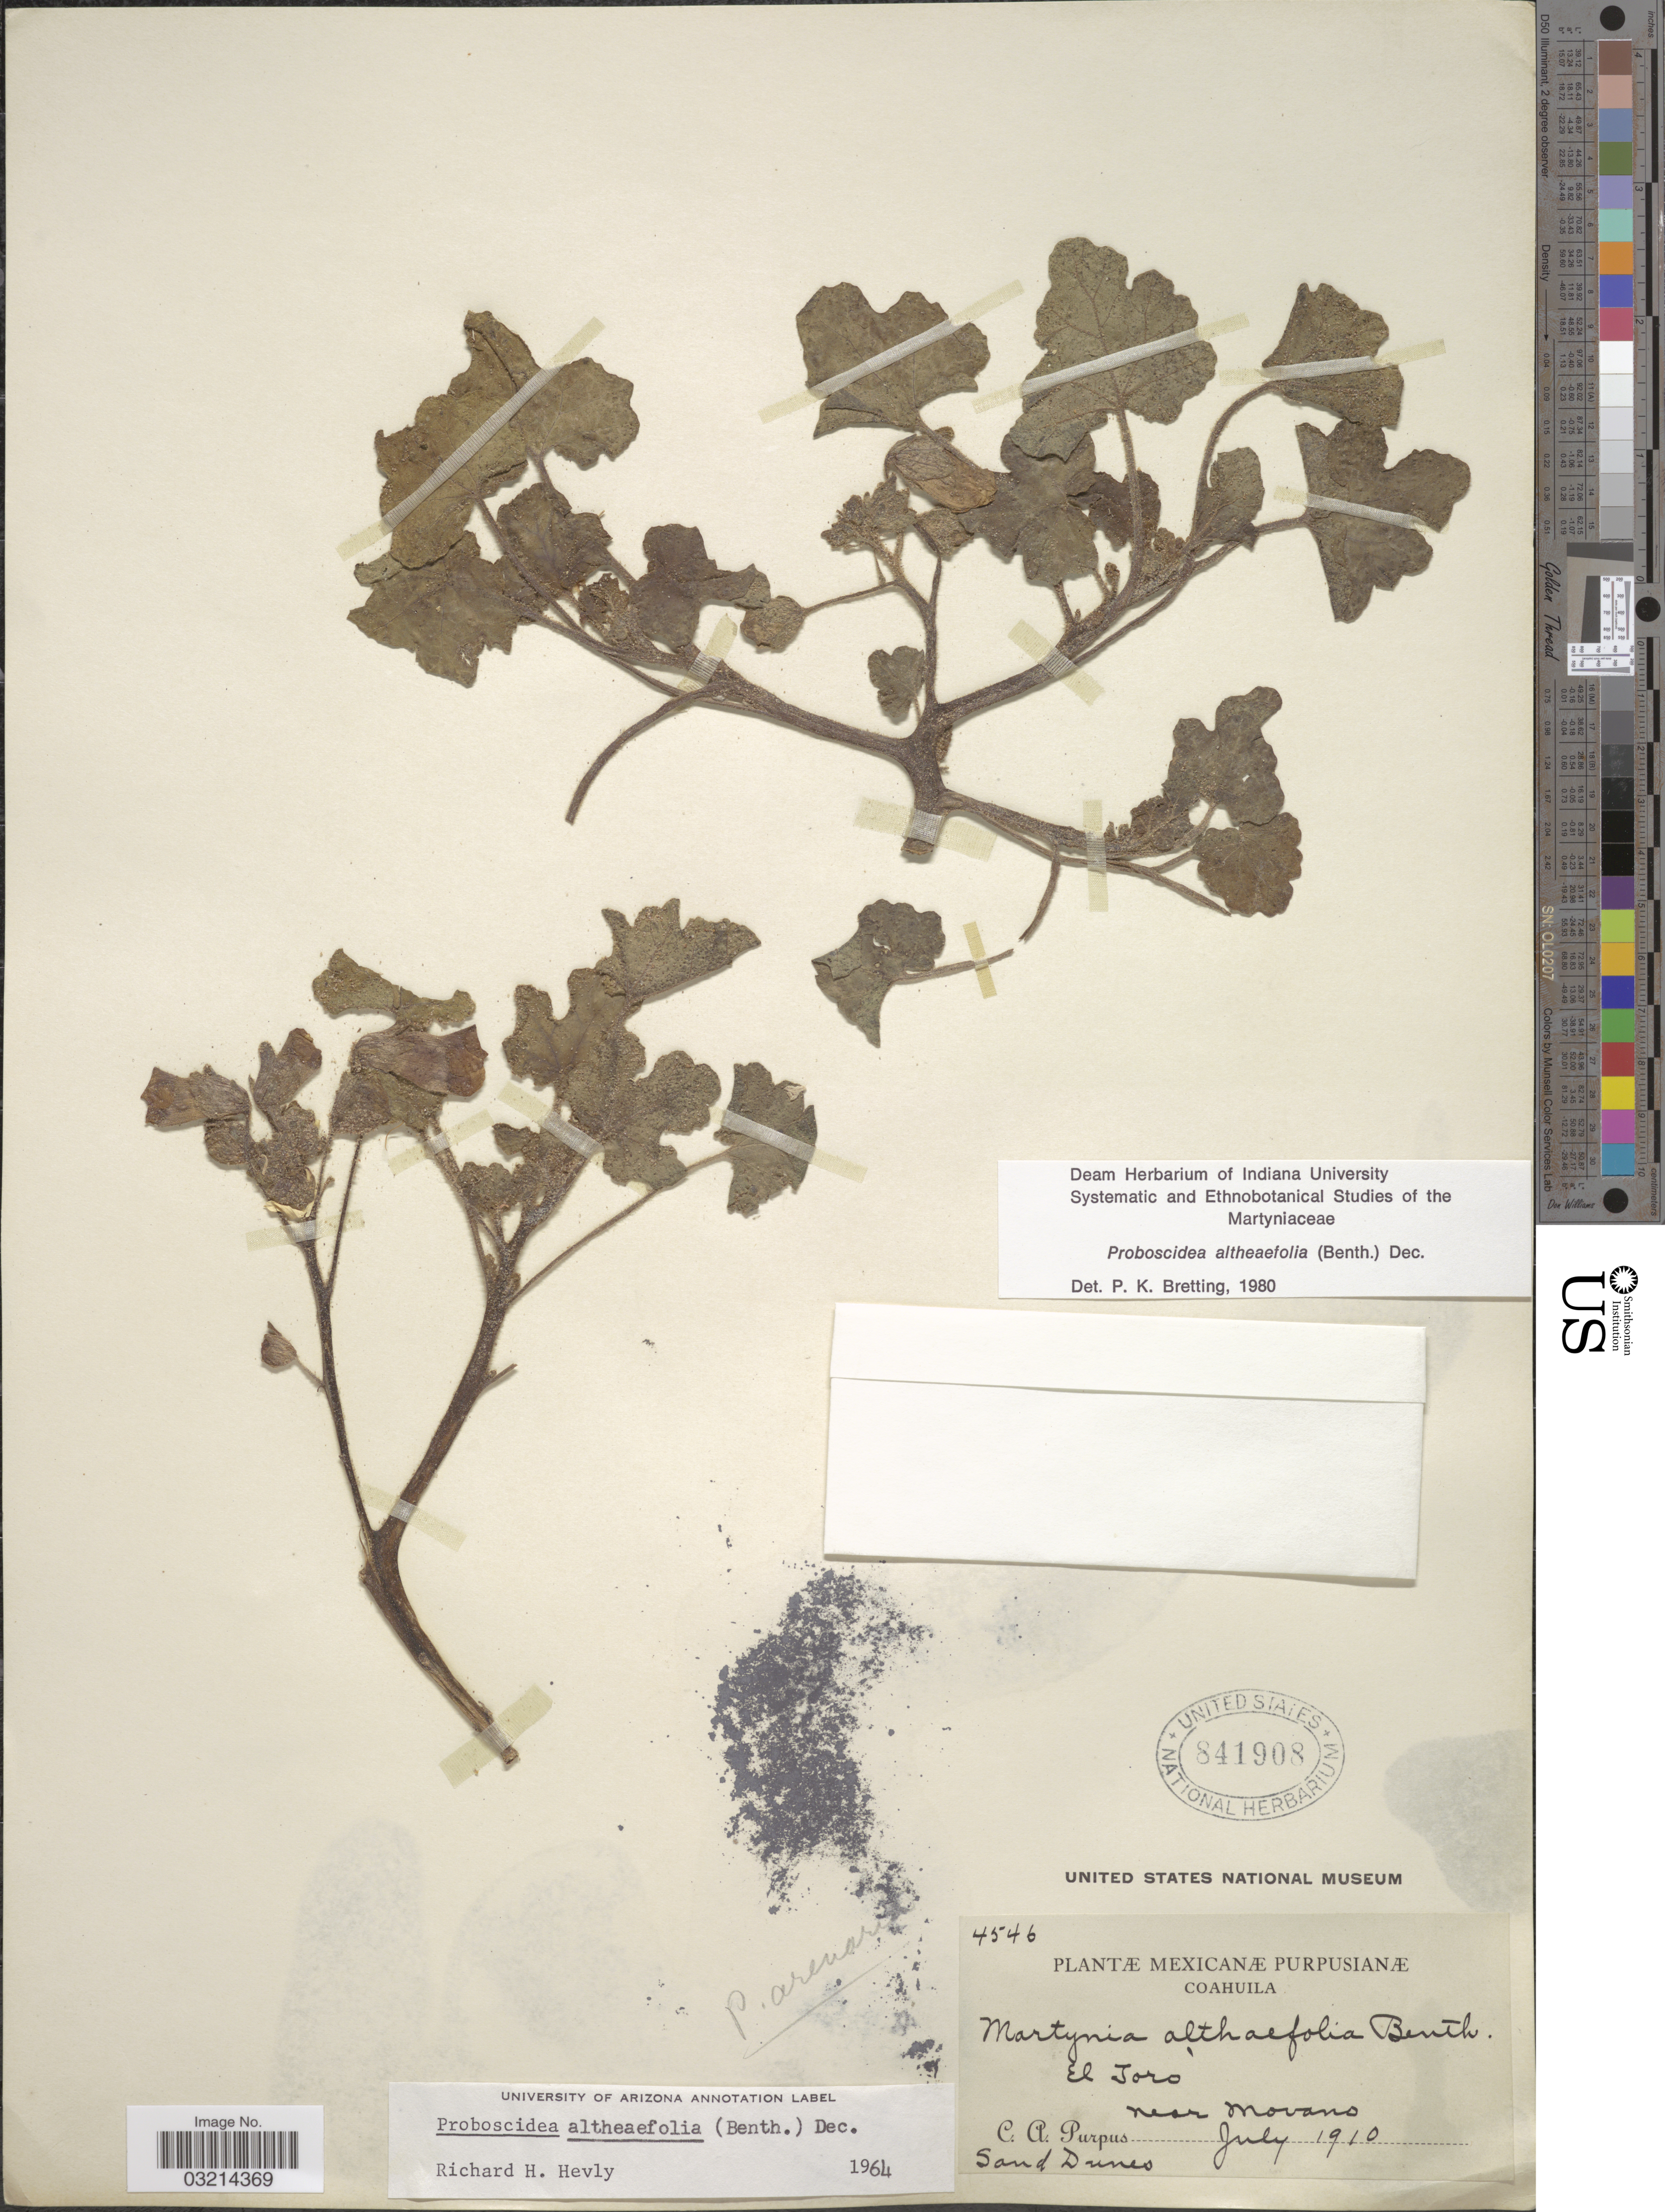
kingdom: Plantae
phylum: Tracheophyta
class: Magnoliopsida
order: Lamiales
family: Martyniaceae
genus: Proboscidea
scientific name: Proboscidea althaeifolia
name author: (Benth.) Decne.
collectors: C. A. Purpus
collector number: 4546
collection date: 1910-07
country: Mexico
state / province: Coahuila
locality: El Toro, near Movano.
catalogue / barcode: US 841908